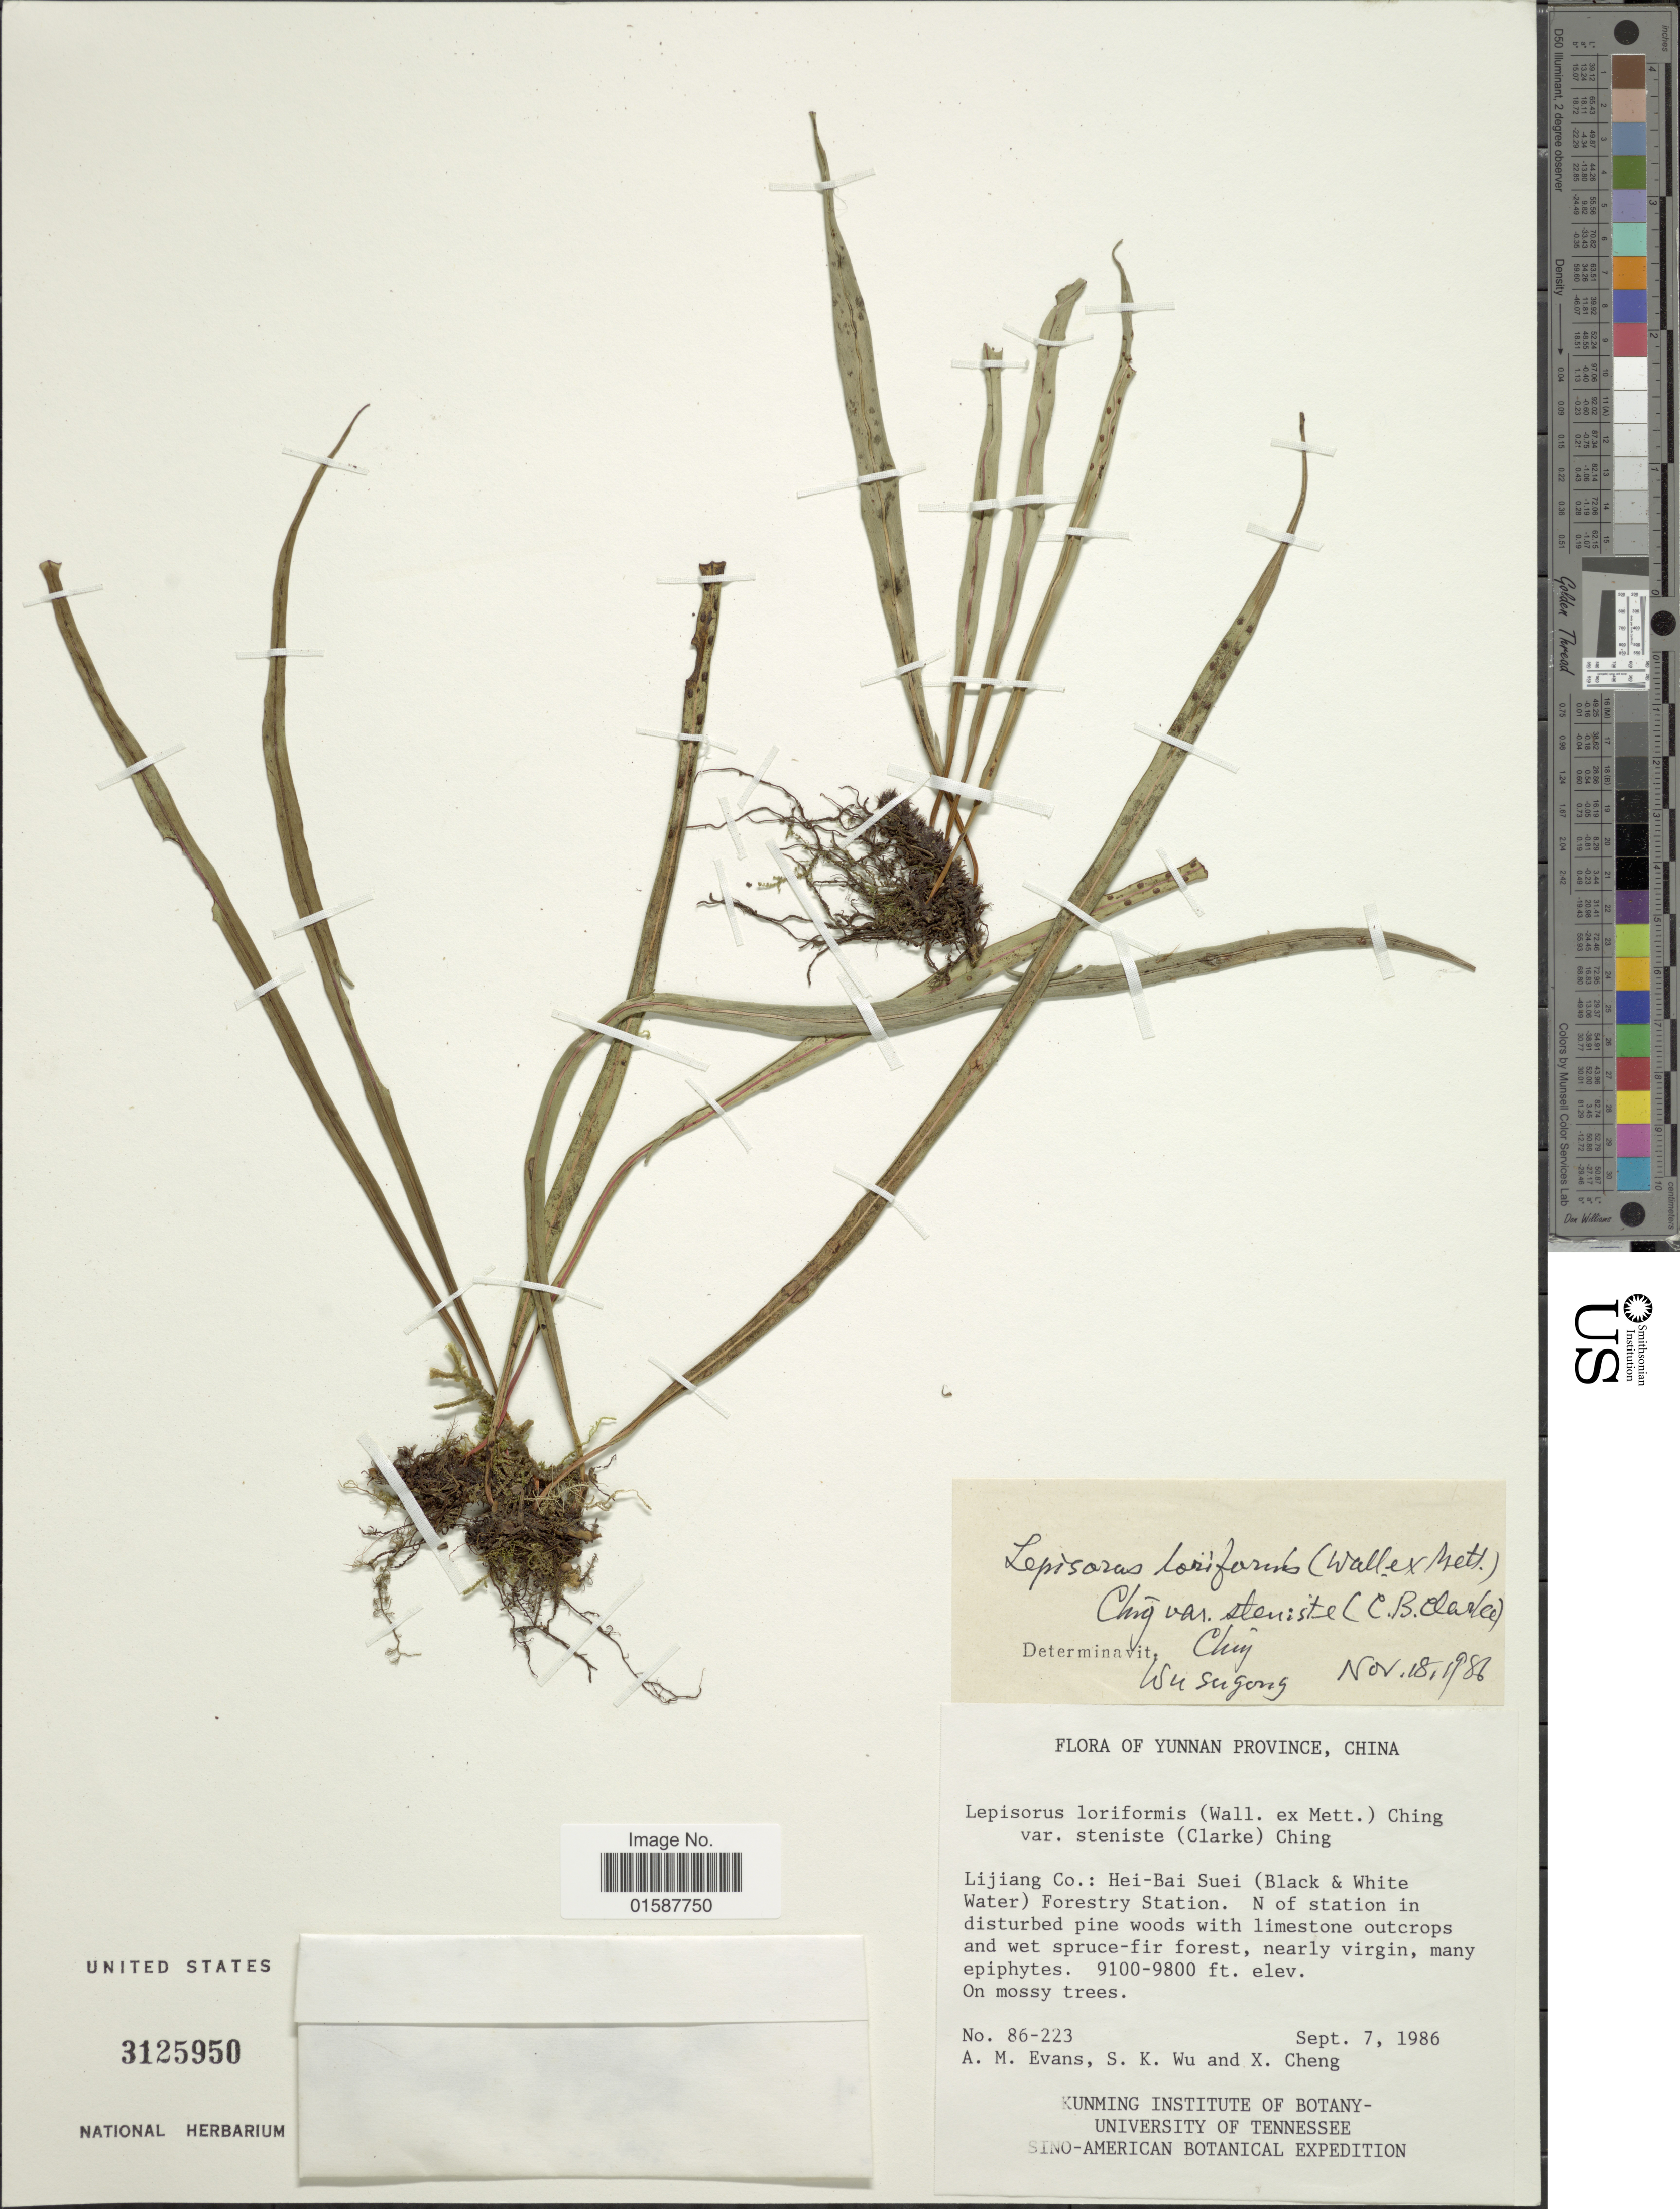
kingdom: Plantae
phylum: Tracheophyta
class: Polypodiopsida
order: Polypodiales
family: Polypodiaceae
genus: Lepisorus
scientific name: Lepisorus loriformis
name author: (Wall. ex Mett.) Ching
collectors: A. M. Evans, S. K. Wu & X. Cheng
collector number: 86-223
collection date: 1986-09-07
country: China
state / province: Yunnan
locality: Yunnan Province, Lijiang Co.: Hei-Bai Suei (Black & white Water) Forestry Station, N of Station in disturbed pine woods with limestone outcrops and wet spruce-fir forest, nearly virgin, many epiphytes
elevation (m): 2774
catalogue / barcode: US 3125950